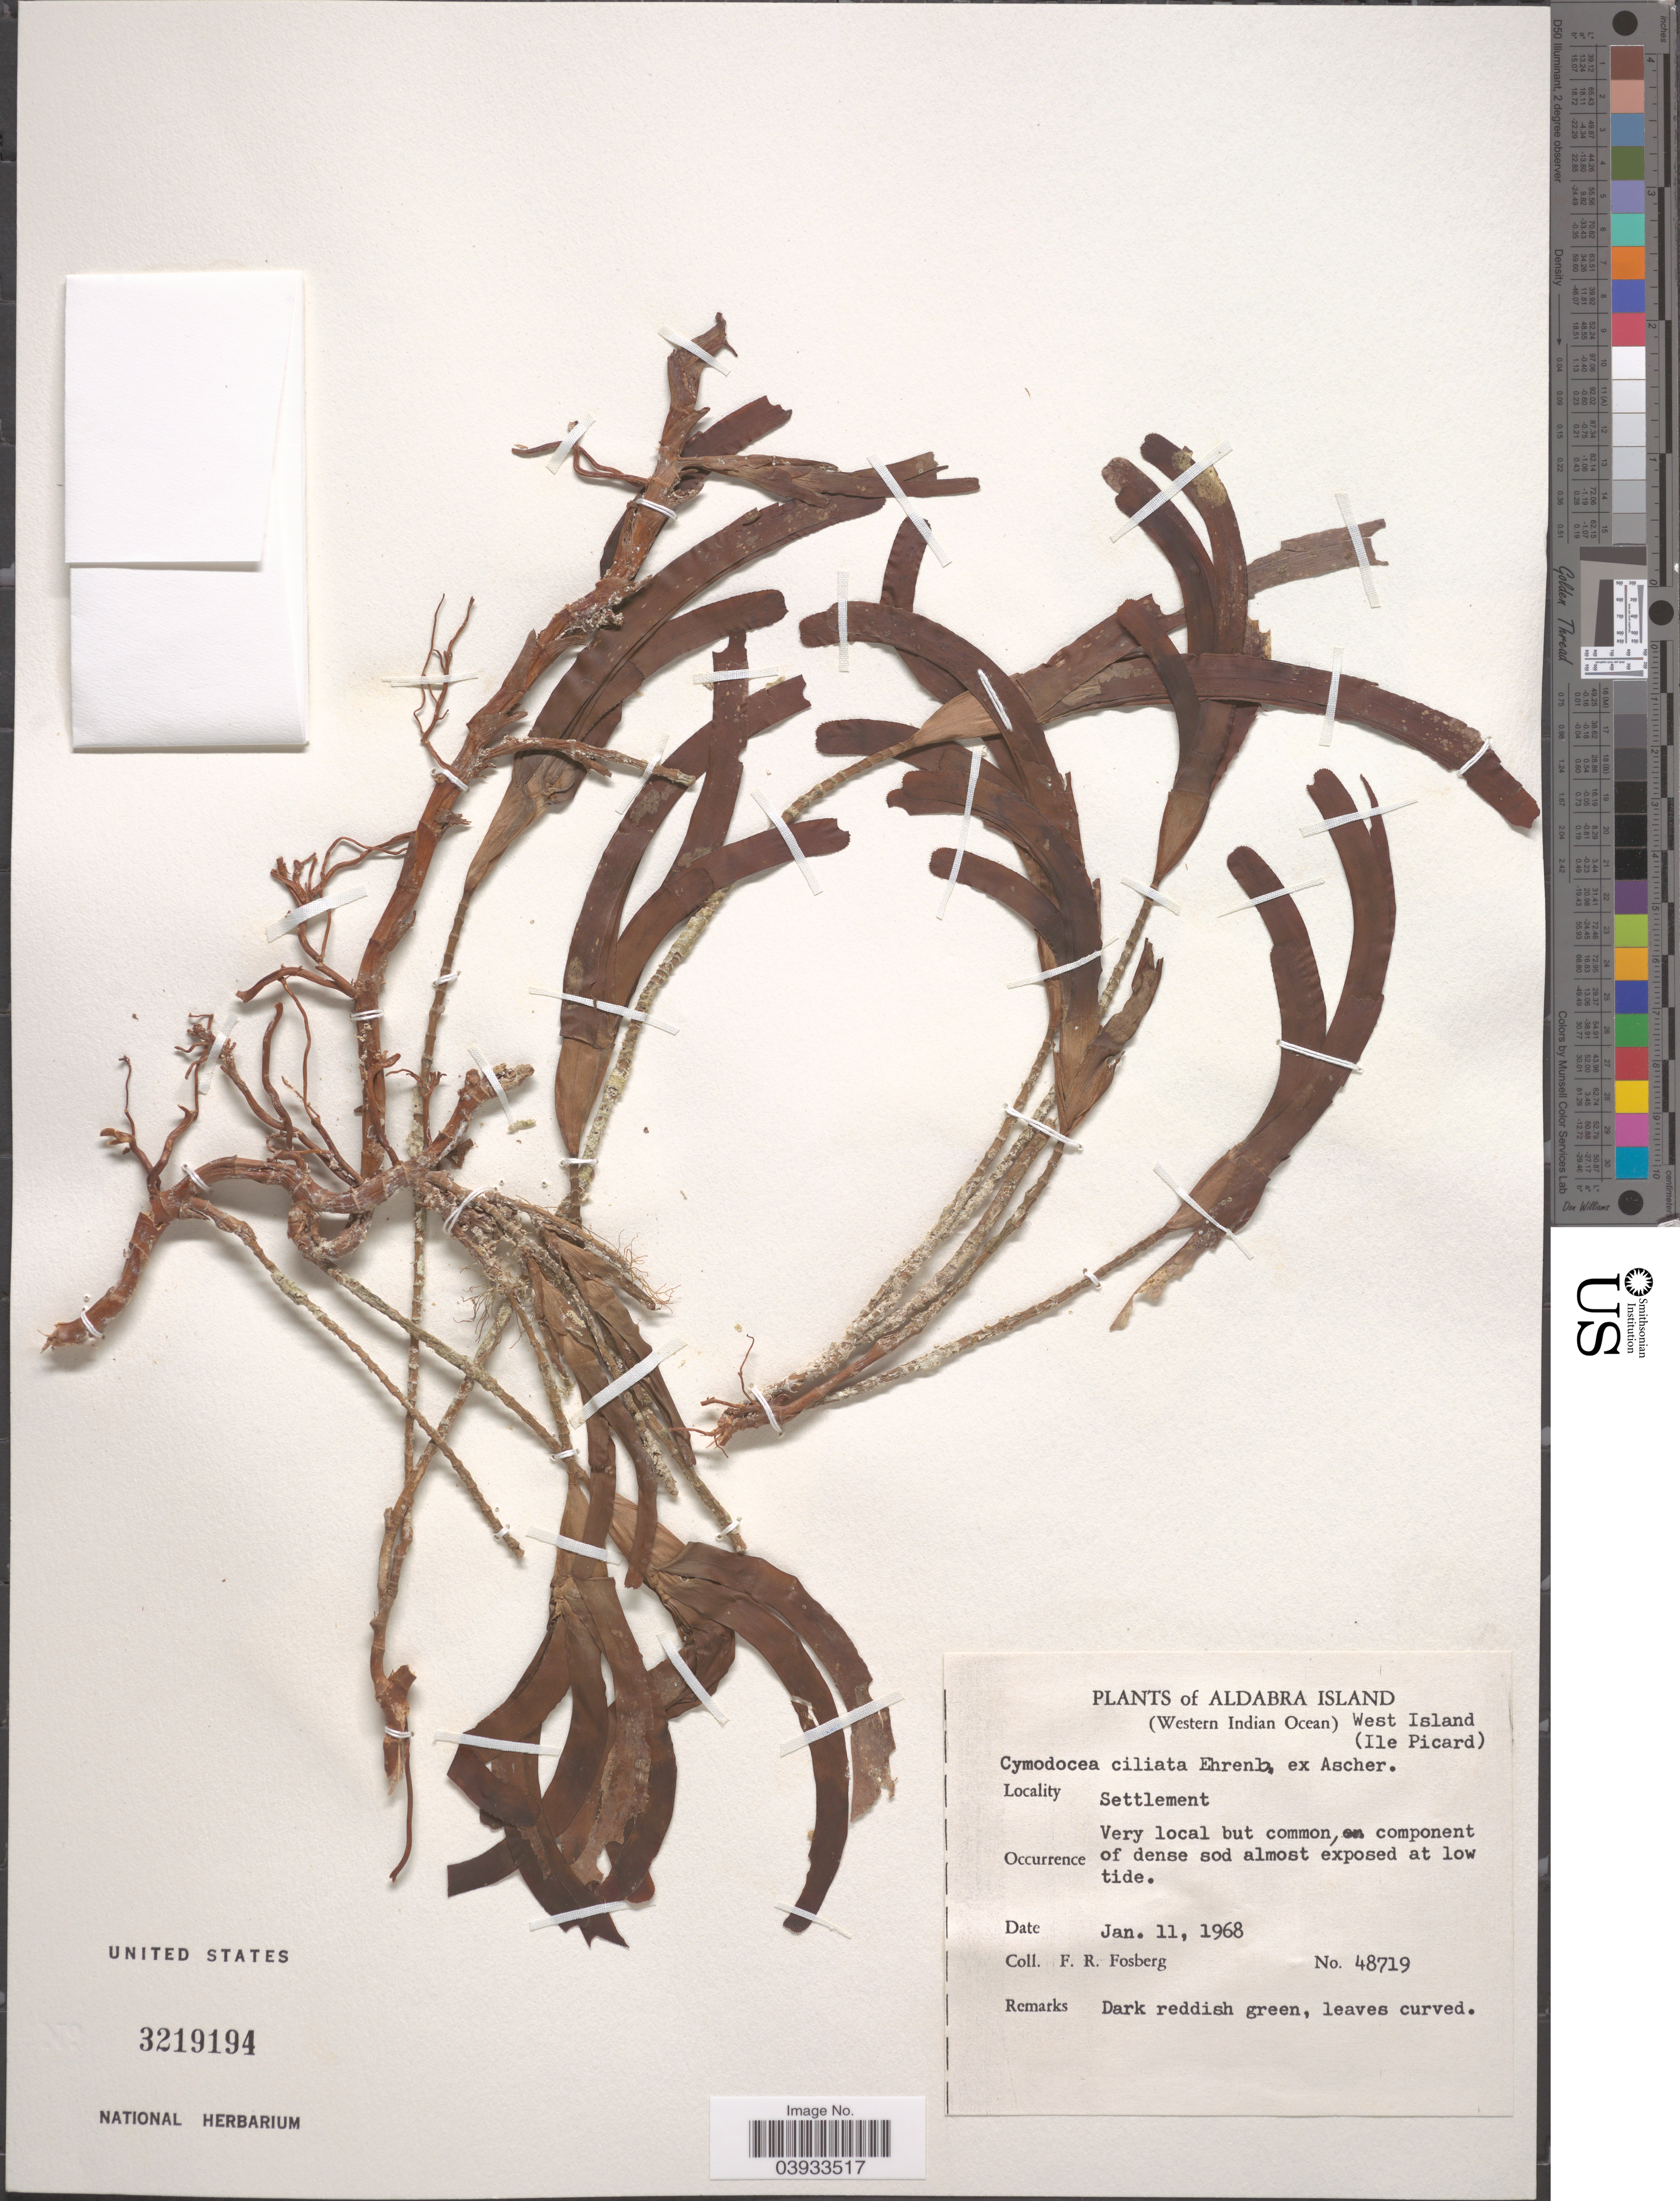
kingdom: Plantae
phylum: Tracheophyta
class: Liliopsida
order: Alismatales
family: Cymodoceaceae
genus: Thalassodendron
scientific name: Thalassodendron ciliatum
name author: (Forssk.) Hartog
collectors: F. R. Fosberg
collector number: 48719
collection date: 1968-01-11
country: Seychelles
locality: Aldabra Island. (Western Indian Ocean) West Island (Ile Picard). Settlement.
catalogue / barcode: US 3219194